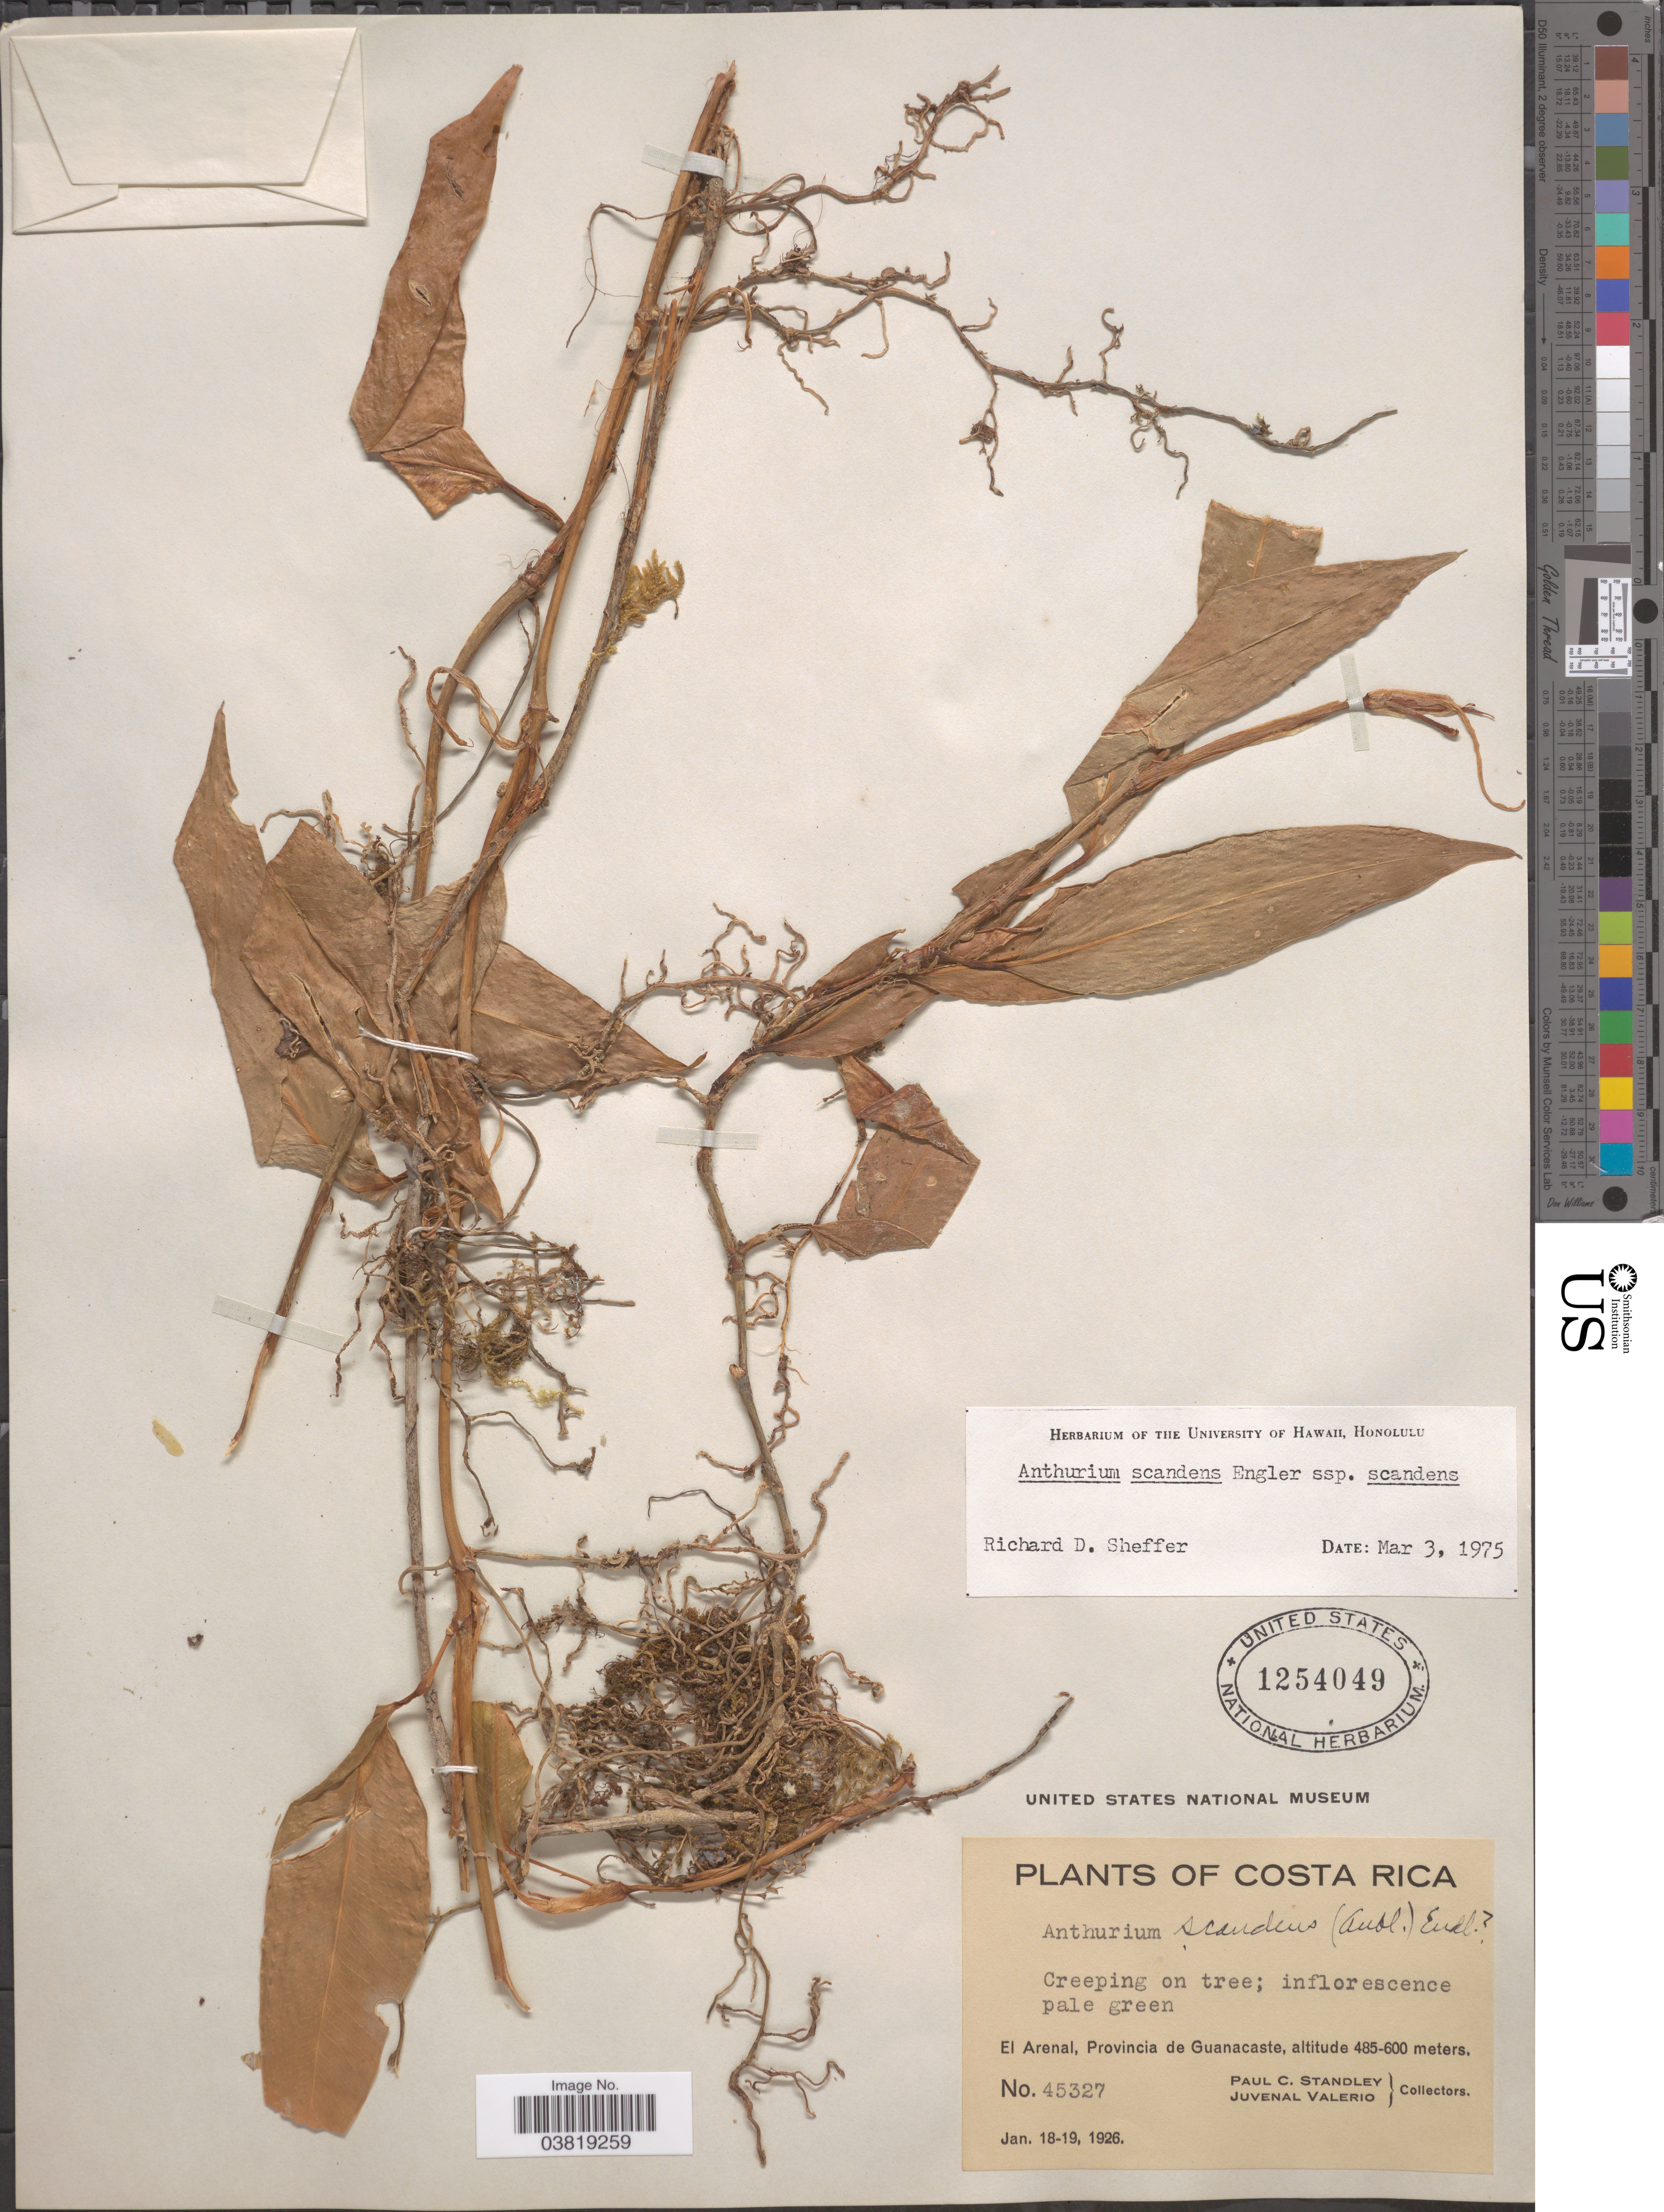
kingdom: Plantae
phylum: Tracheophyta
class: Liliopsida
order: Alismatales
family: Araceae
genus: Anthurium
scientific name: Anthurium scandens var. scandens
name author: (Aubl.) Engl.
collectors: P. C. Standley & J. Valerio R.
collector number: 45327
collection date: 1926-01-18/1926-01-19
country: Costa Rica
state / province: Guanacaste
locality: El Arenal.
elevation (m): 485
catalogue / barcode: US 1254049